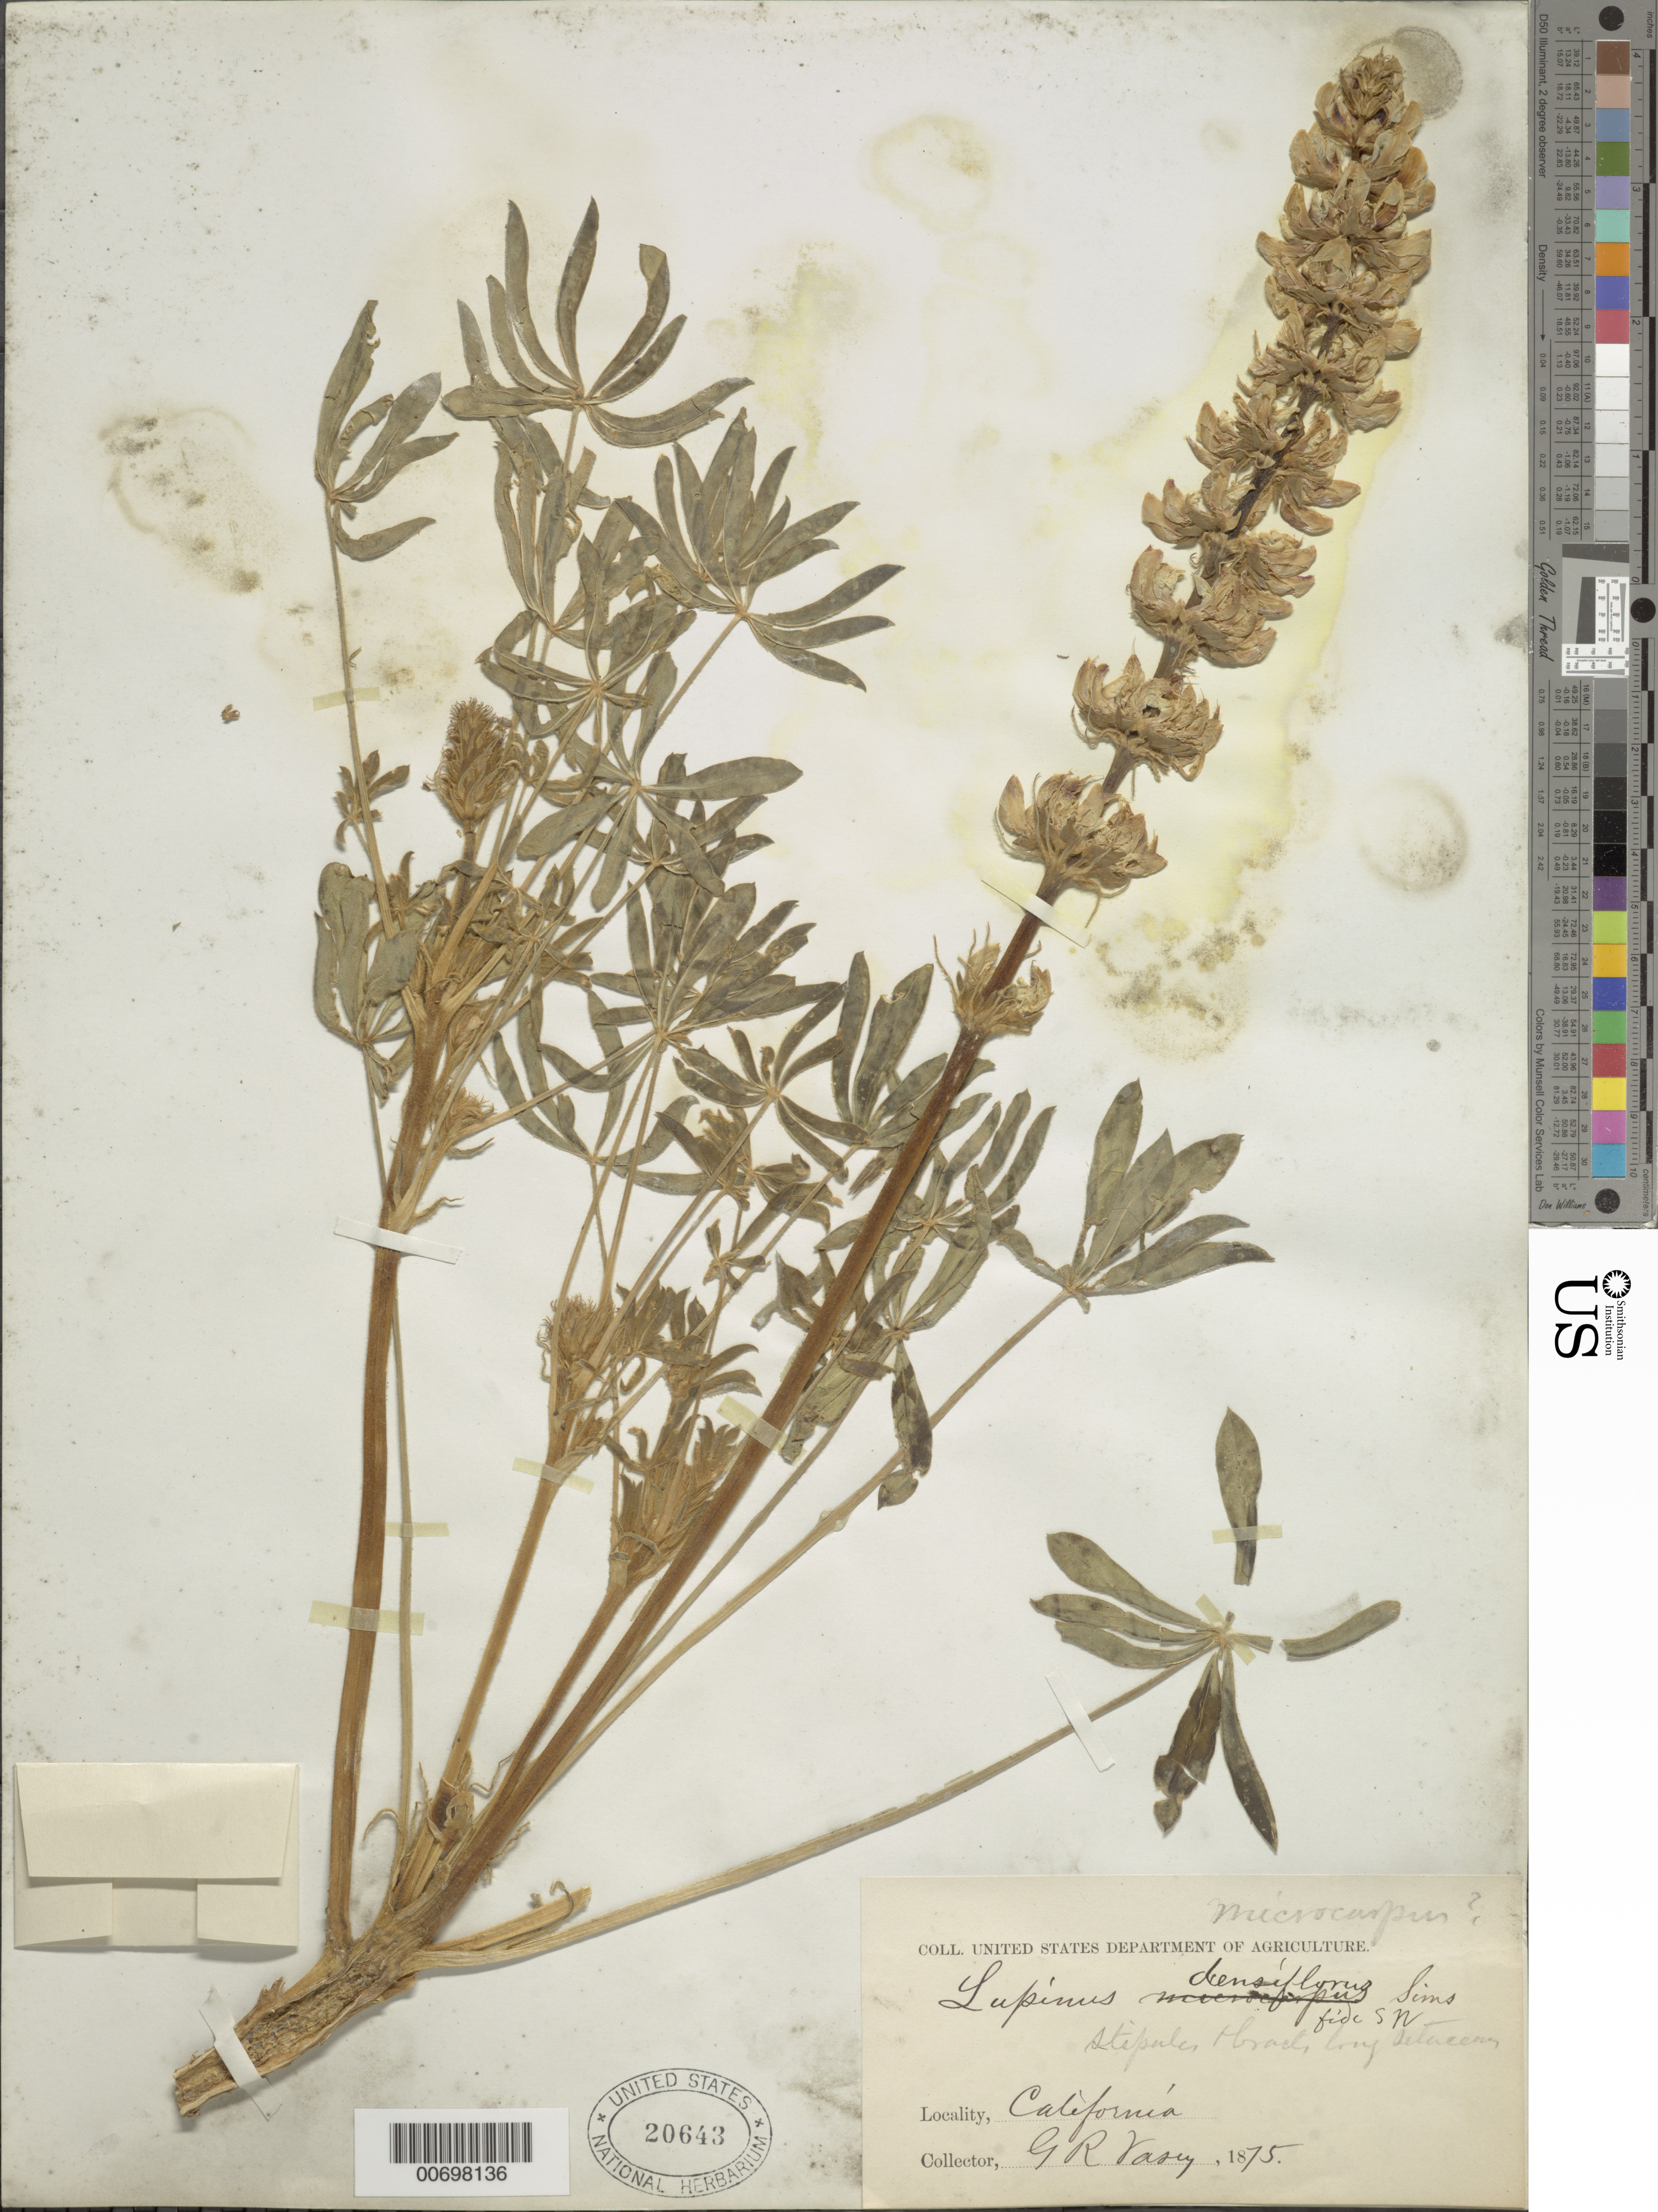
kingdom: Plantae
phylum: Tracheophyta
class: Magnoliopsida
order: Fabales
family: Fabaceae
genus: Lupinus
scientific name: Lupinus densiflorus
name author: Benth.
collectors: G. R. Vasey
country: United States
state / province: California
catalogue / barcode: US 20643